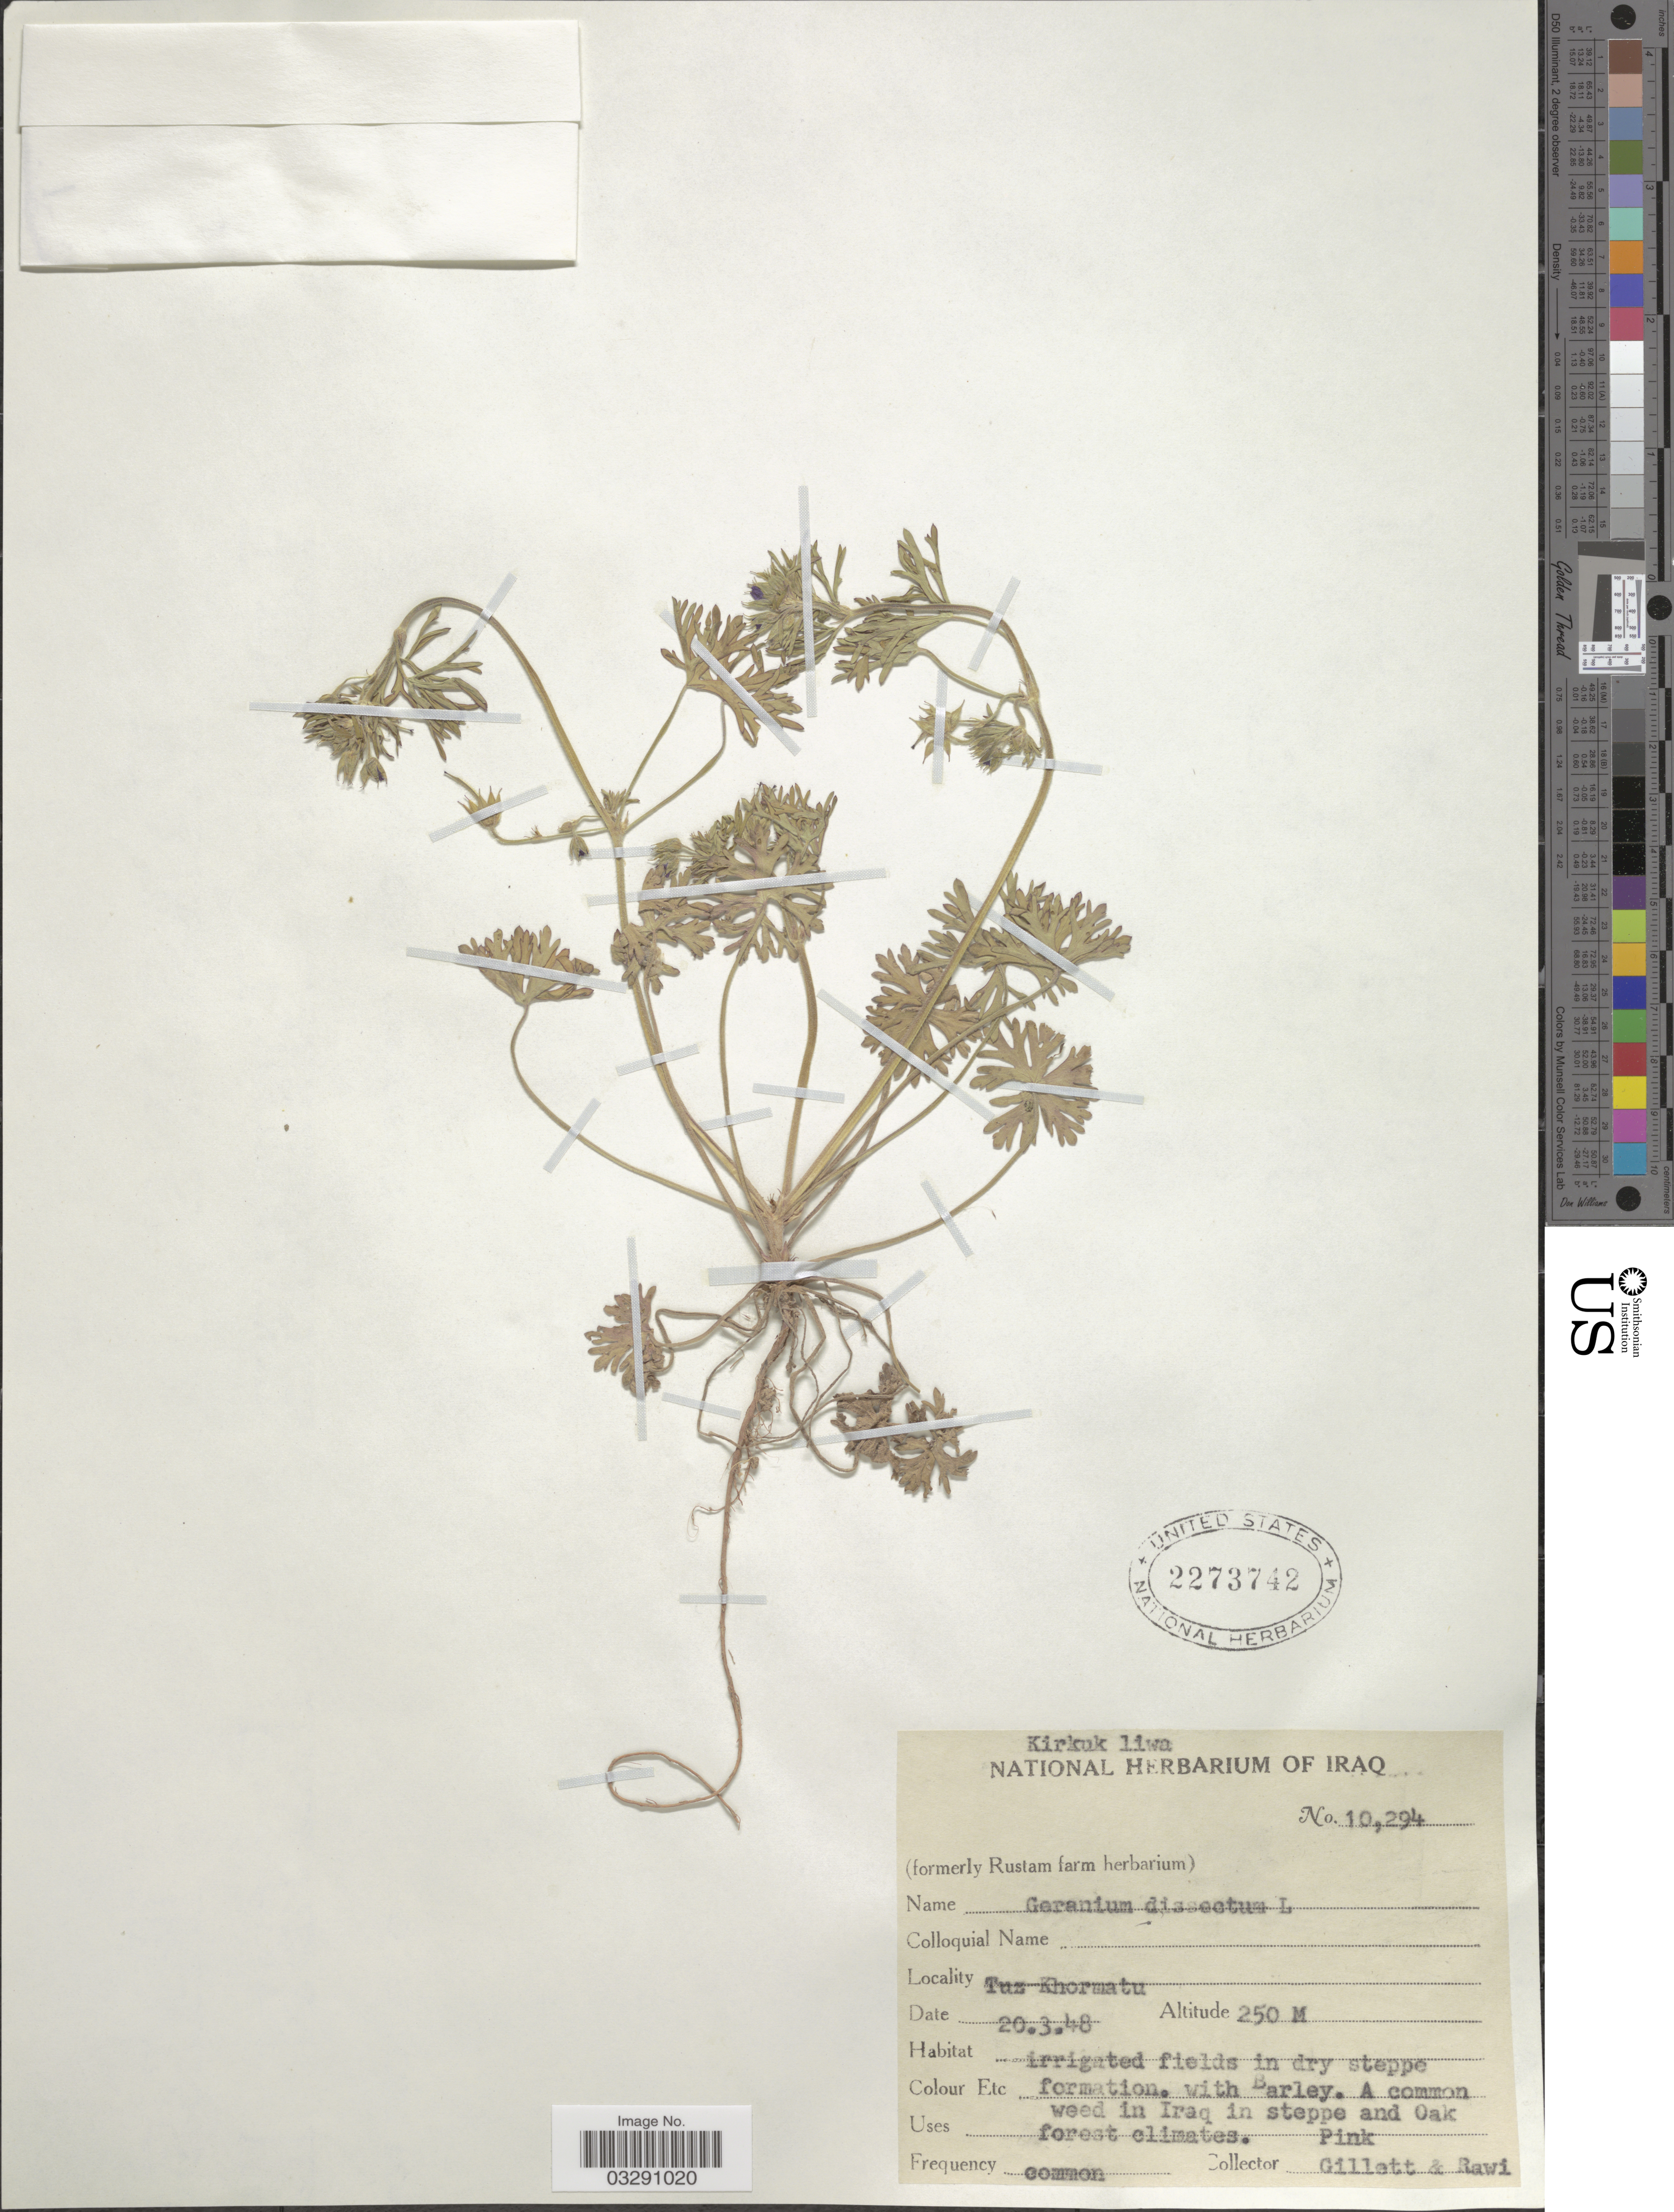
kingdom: Plantae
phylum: Tracheophyta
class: Magnoliopsida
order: Geraniales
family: Geraniaceae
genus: Geranium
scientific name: Geranium dissectum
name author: L.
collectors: Gillett, -- & -. Rawi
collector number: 10294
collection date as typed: Transcribed d/m/y: 20/3/48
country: Iraq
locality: Tuz Khormatu.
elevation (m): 250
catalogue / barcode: US 2273742